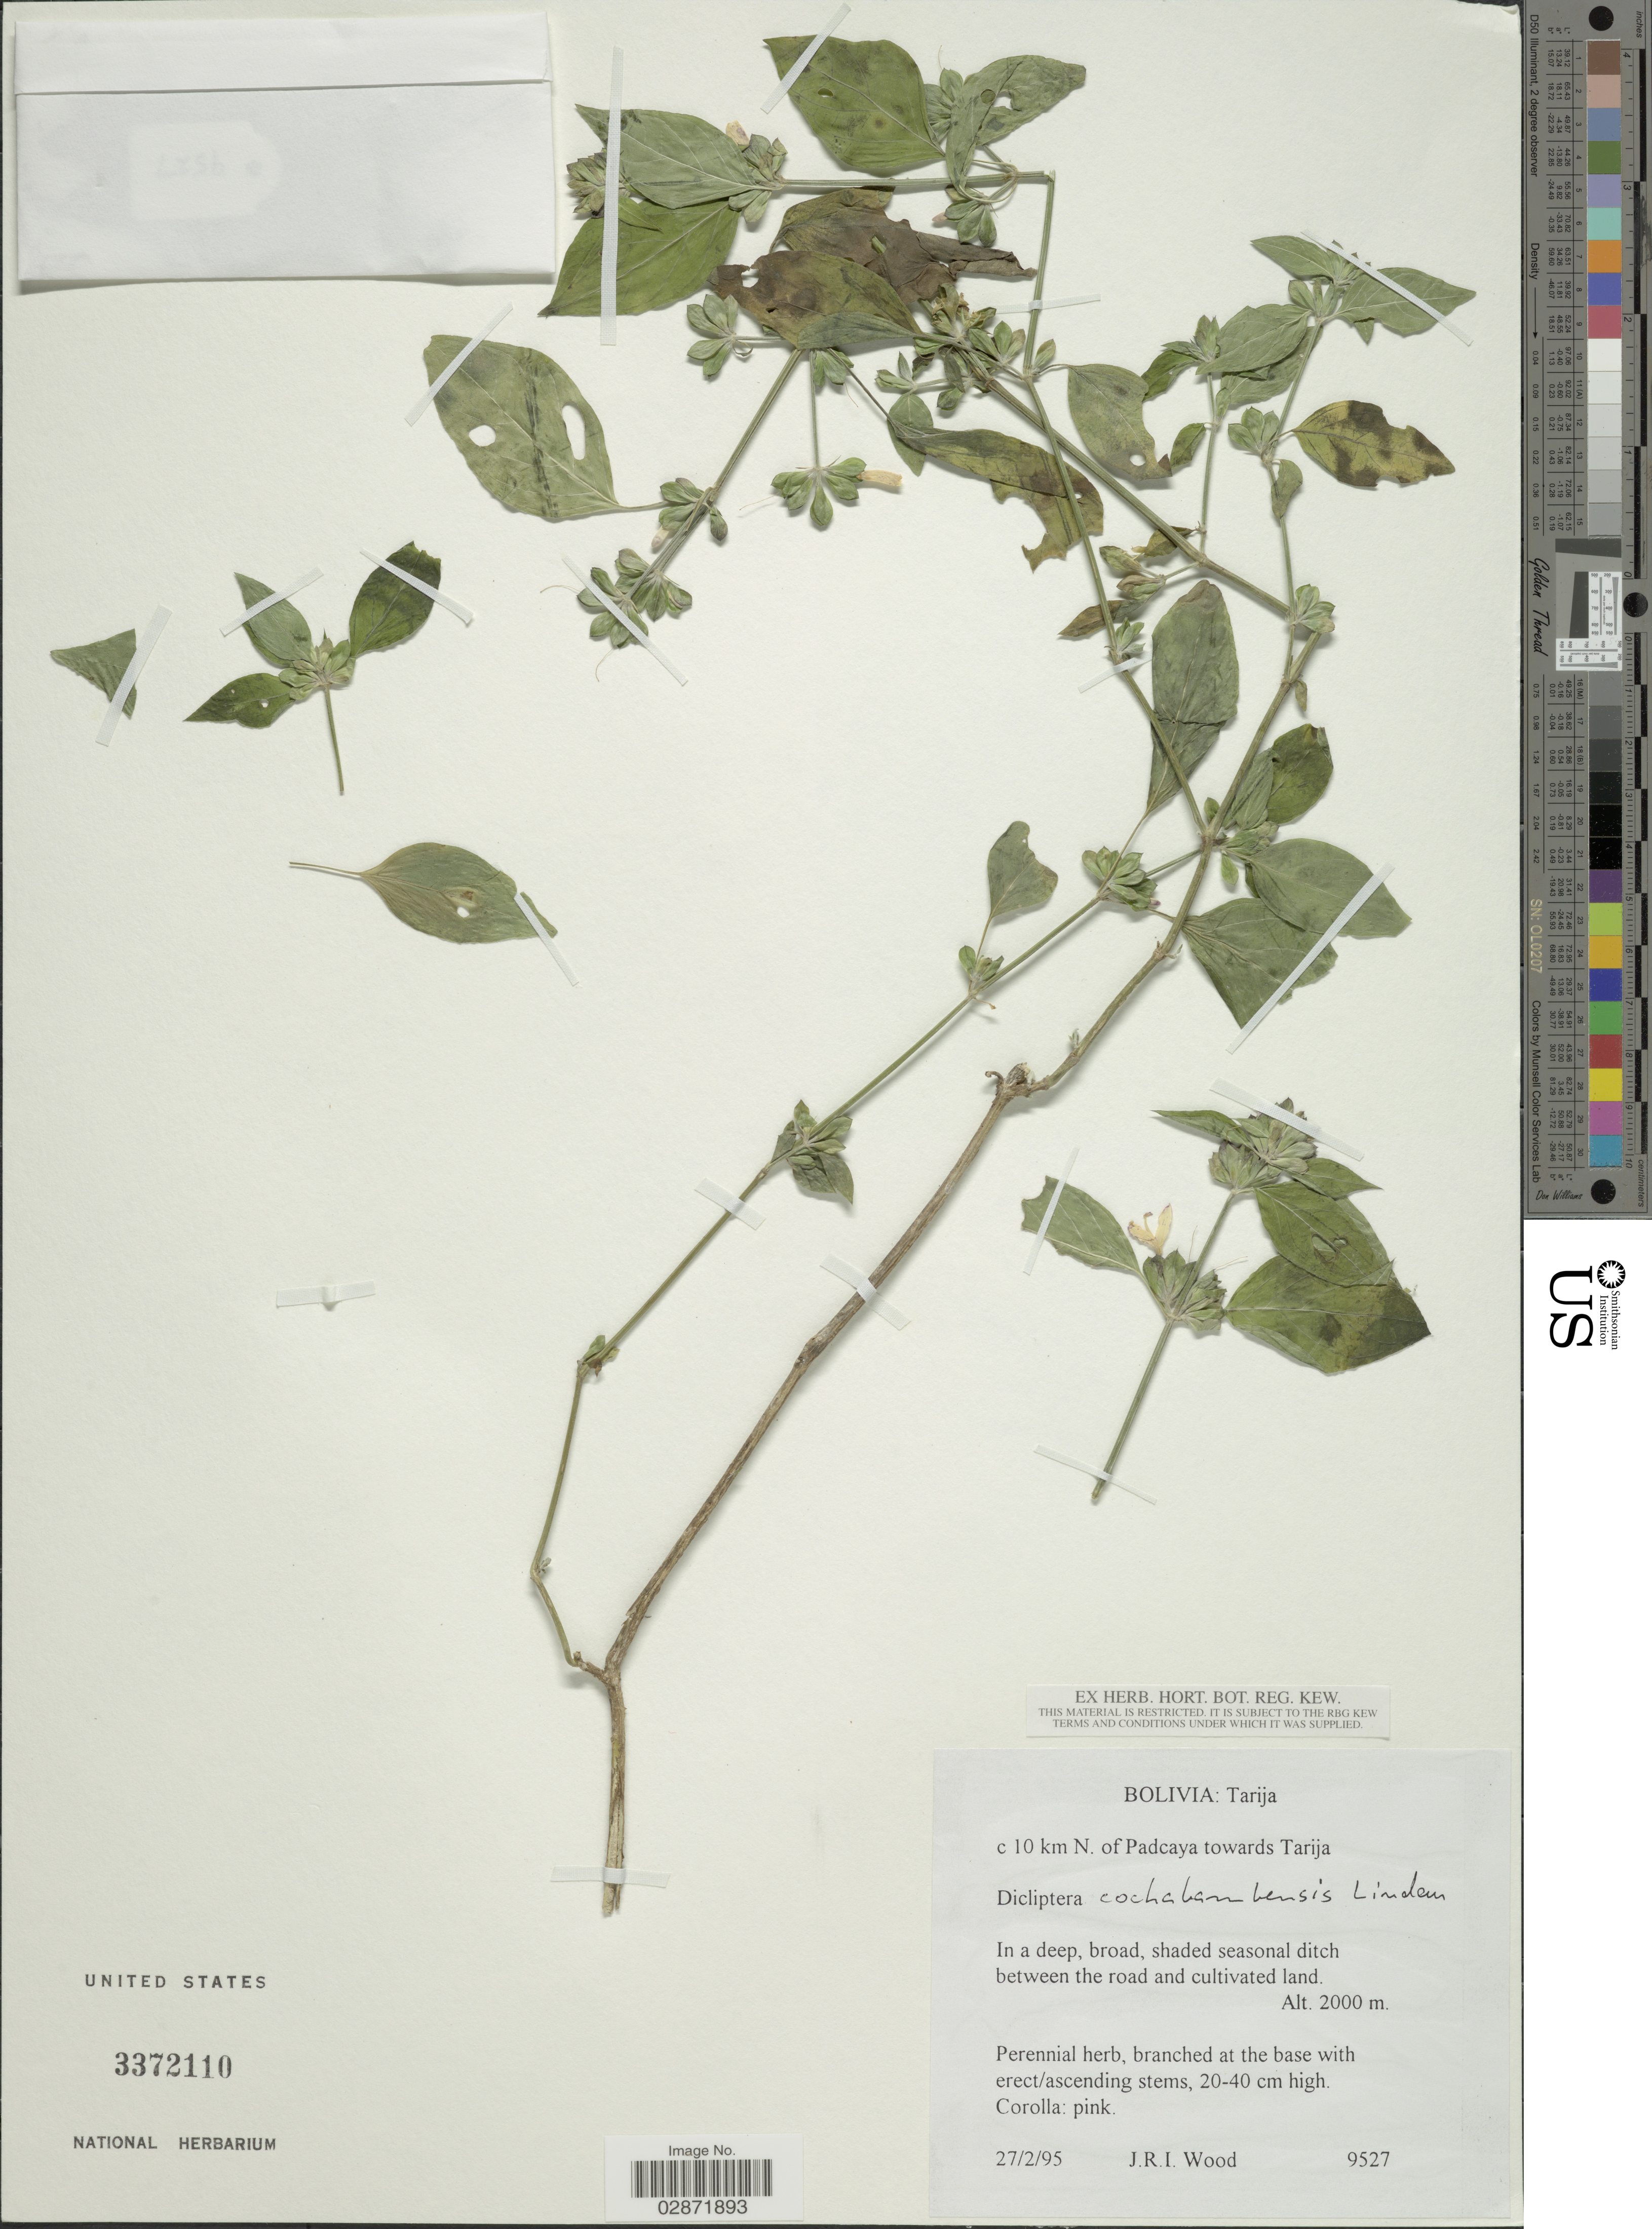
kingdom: Plantae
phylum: Tracheophyta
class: Magnoliopsida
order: Lamiales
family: Acanthaceae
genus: Dicliptera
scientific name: Dicliptera cochabambensis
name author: Lindau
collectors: J. R. I. Wood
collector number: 9527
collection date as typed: Transcribed d/m/y: 27/2/95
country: Bolivia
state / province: Tarija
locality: C 10 km N. of Padcaya towards Tarija.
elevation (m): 2000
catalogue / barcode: US 3372110